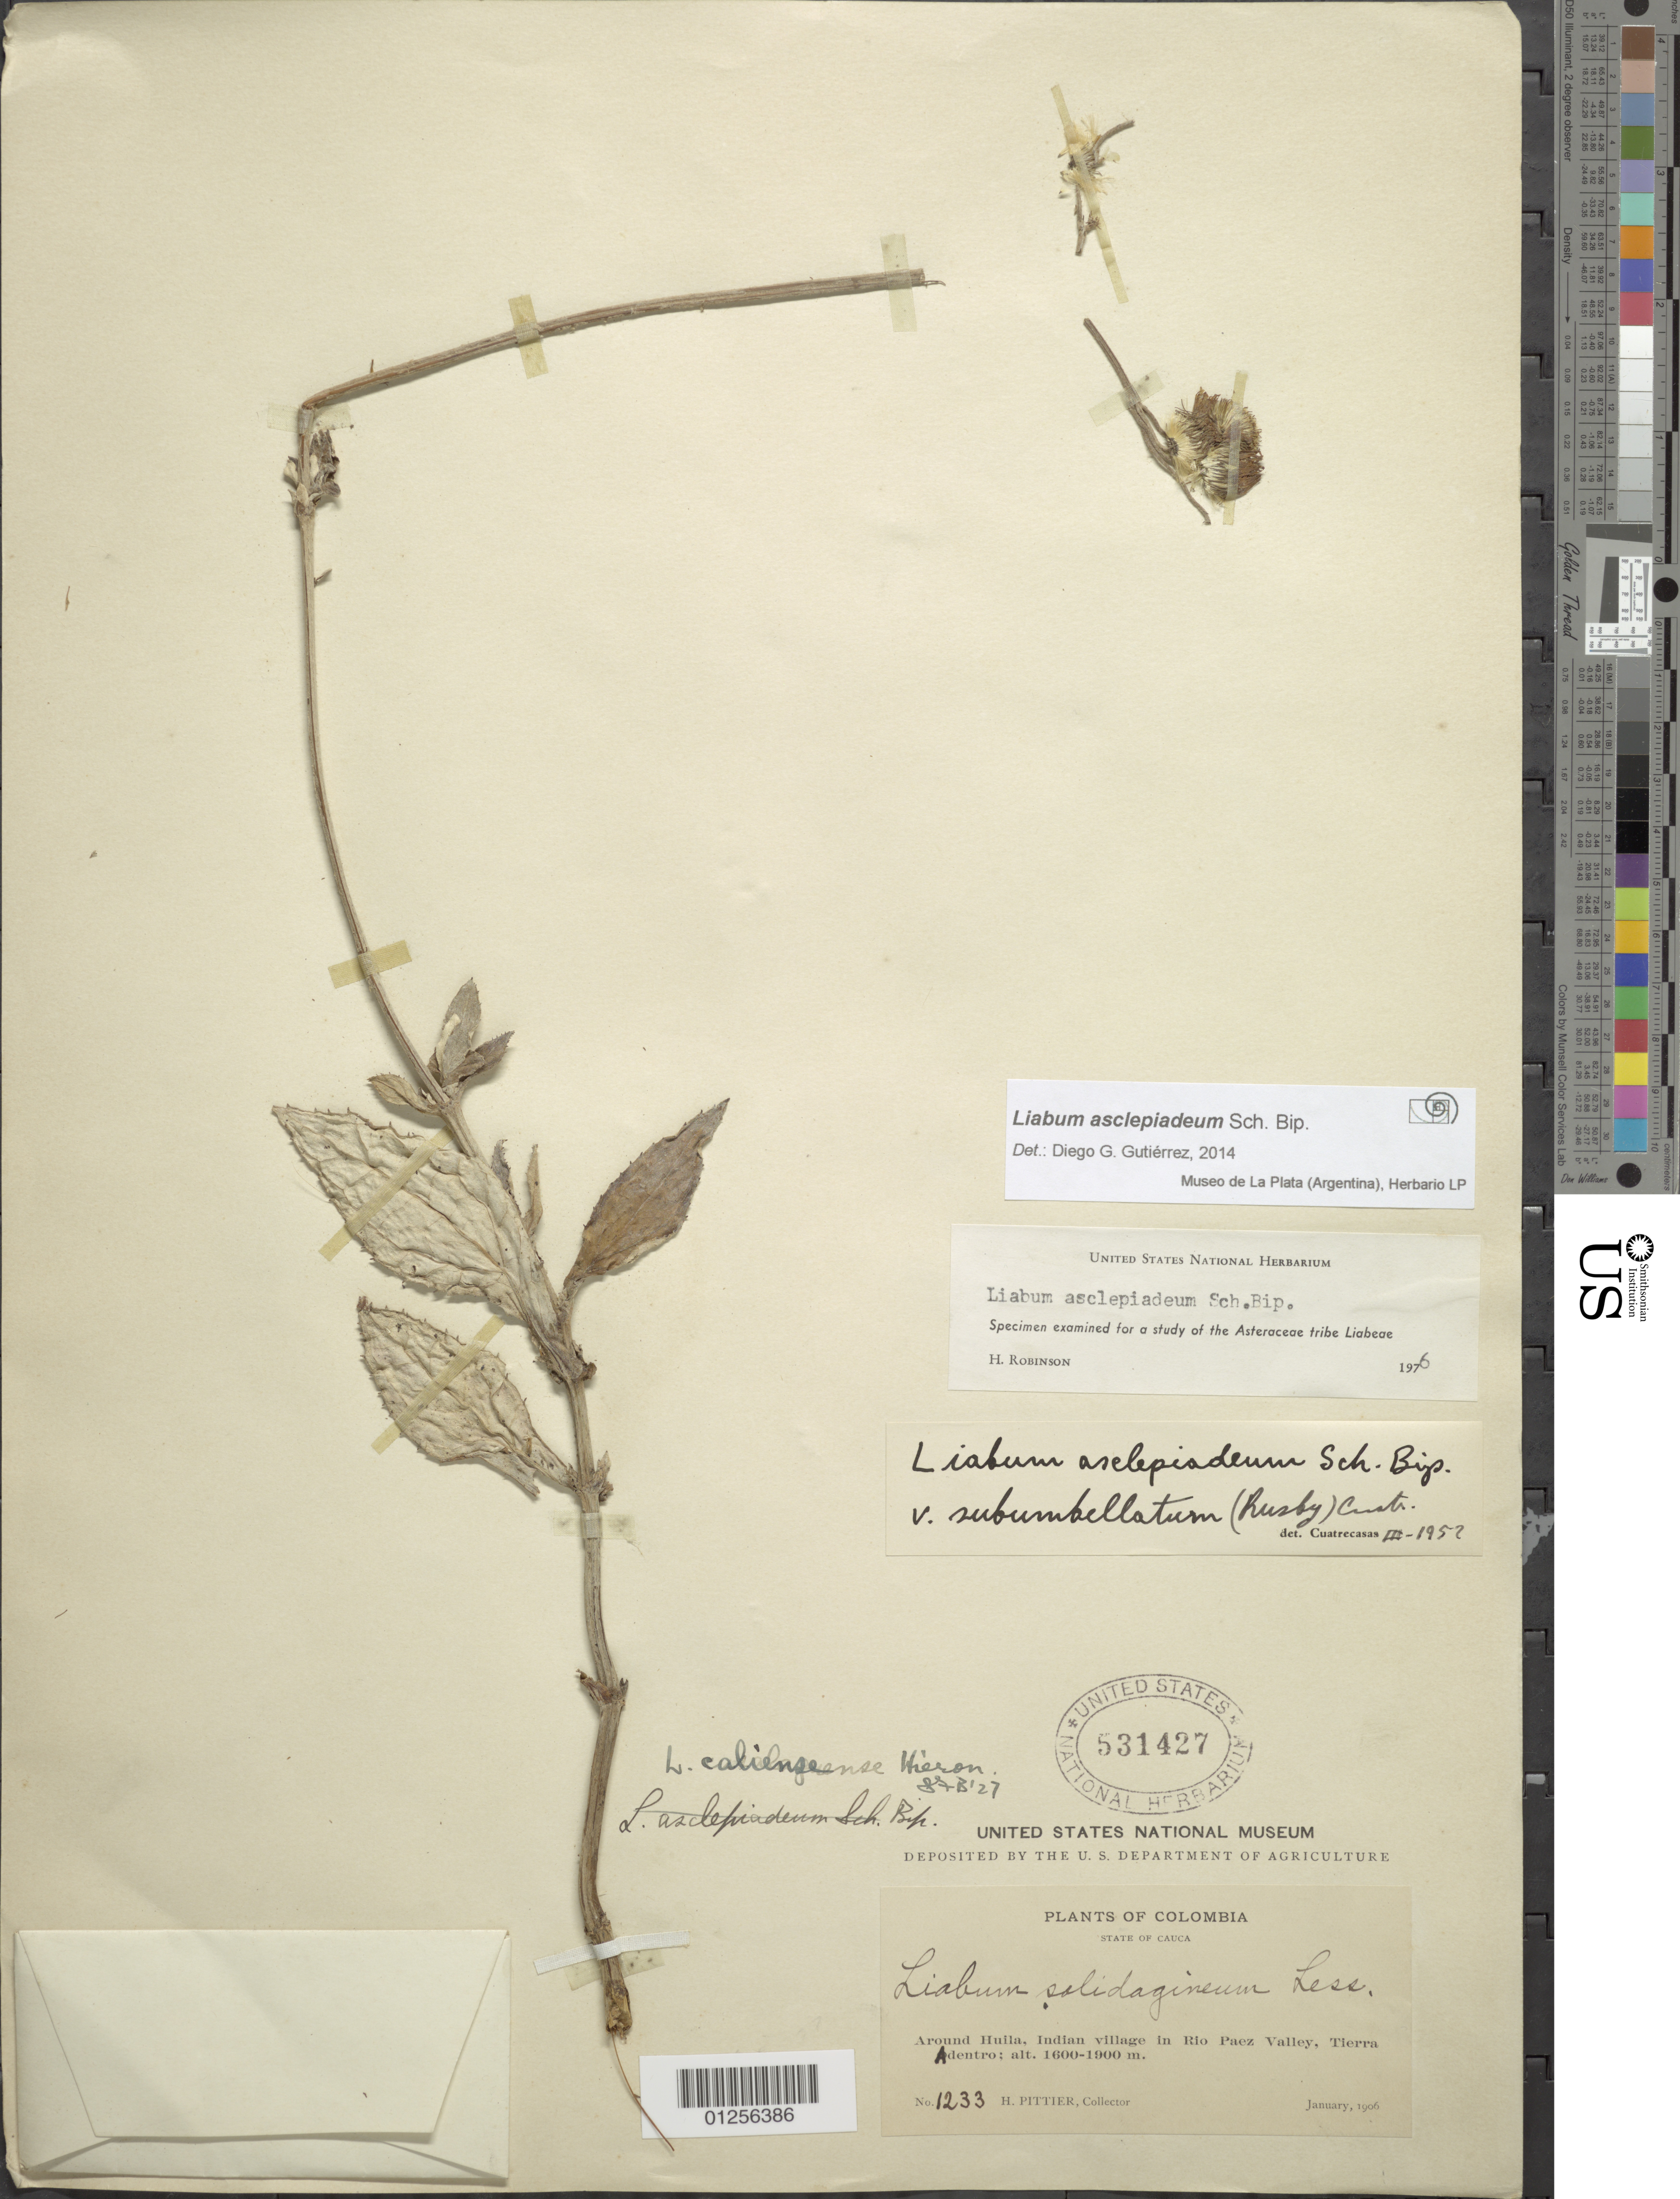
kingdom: Plantae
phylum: Tracheophyta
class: Magnoliopsida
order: Asterales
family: Asteraceae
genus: Liabum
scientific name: Liabum asclepiadeum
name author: Sch. Bip.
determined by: Gutierrez, D. G.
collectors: H. F. Pittier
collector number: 1233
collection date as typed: January 1906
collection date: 1906-01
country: Colombia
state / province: Huila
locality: Indian village in Rio Paez valley, Tierra Adentro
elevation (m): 1600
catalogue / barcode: US 531427